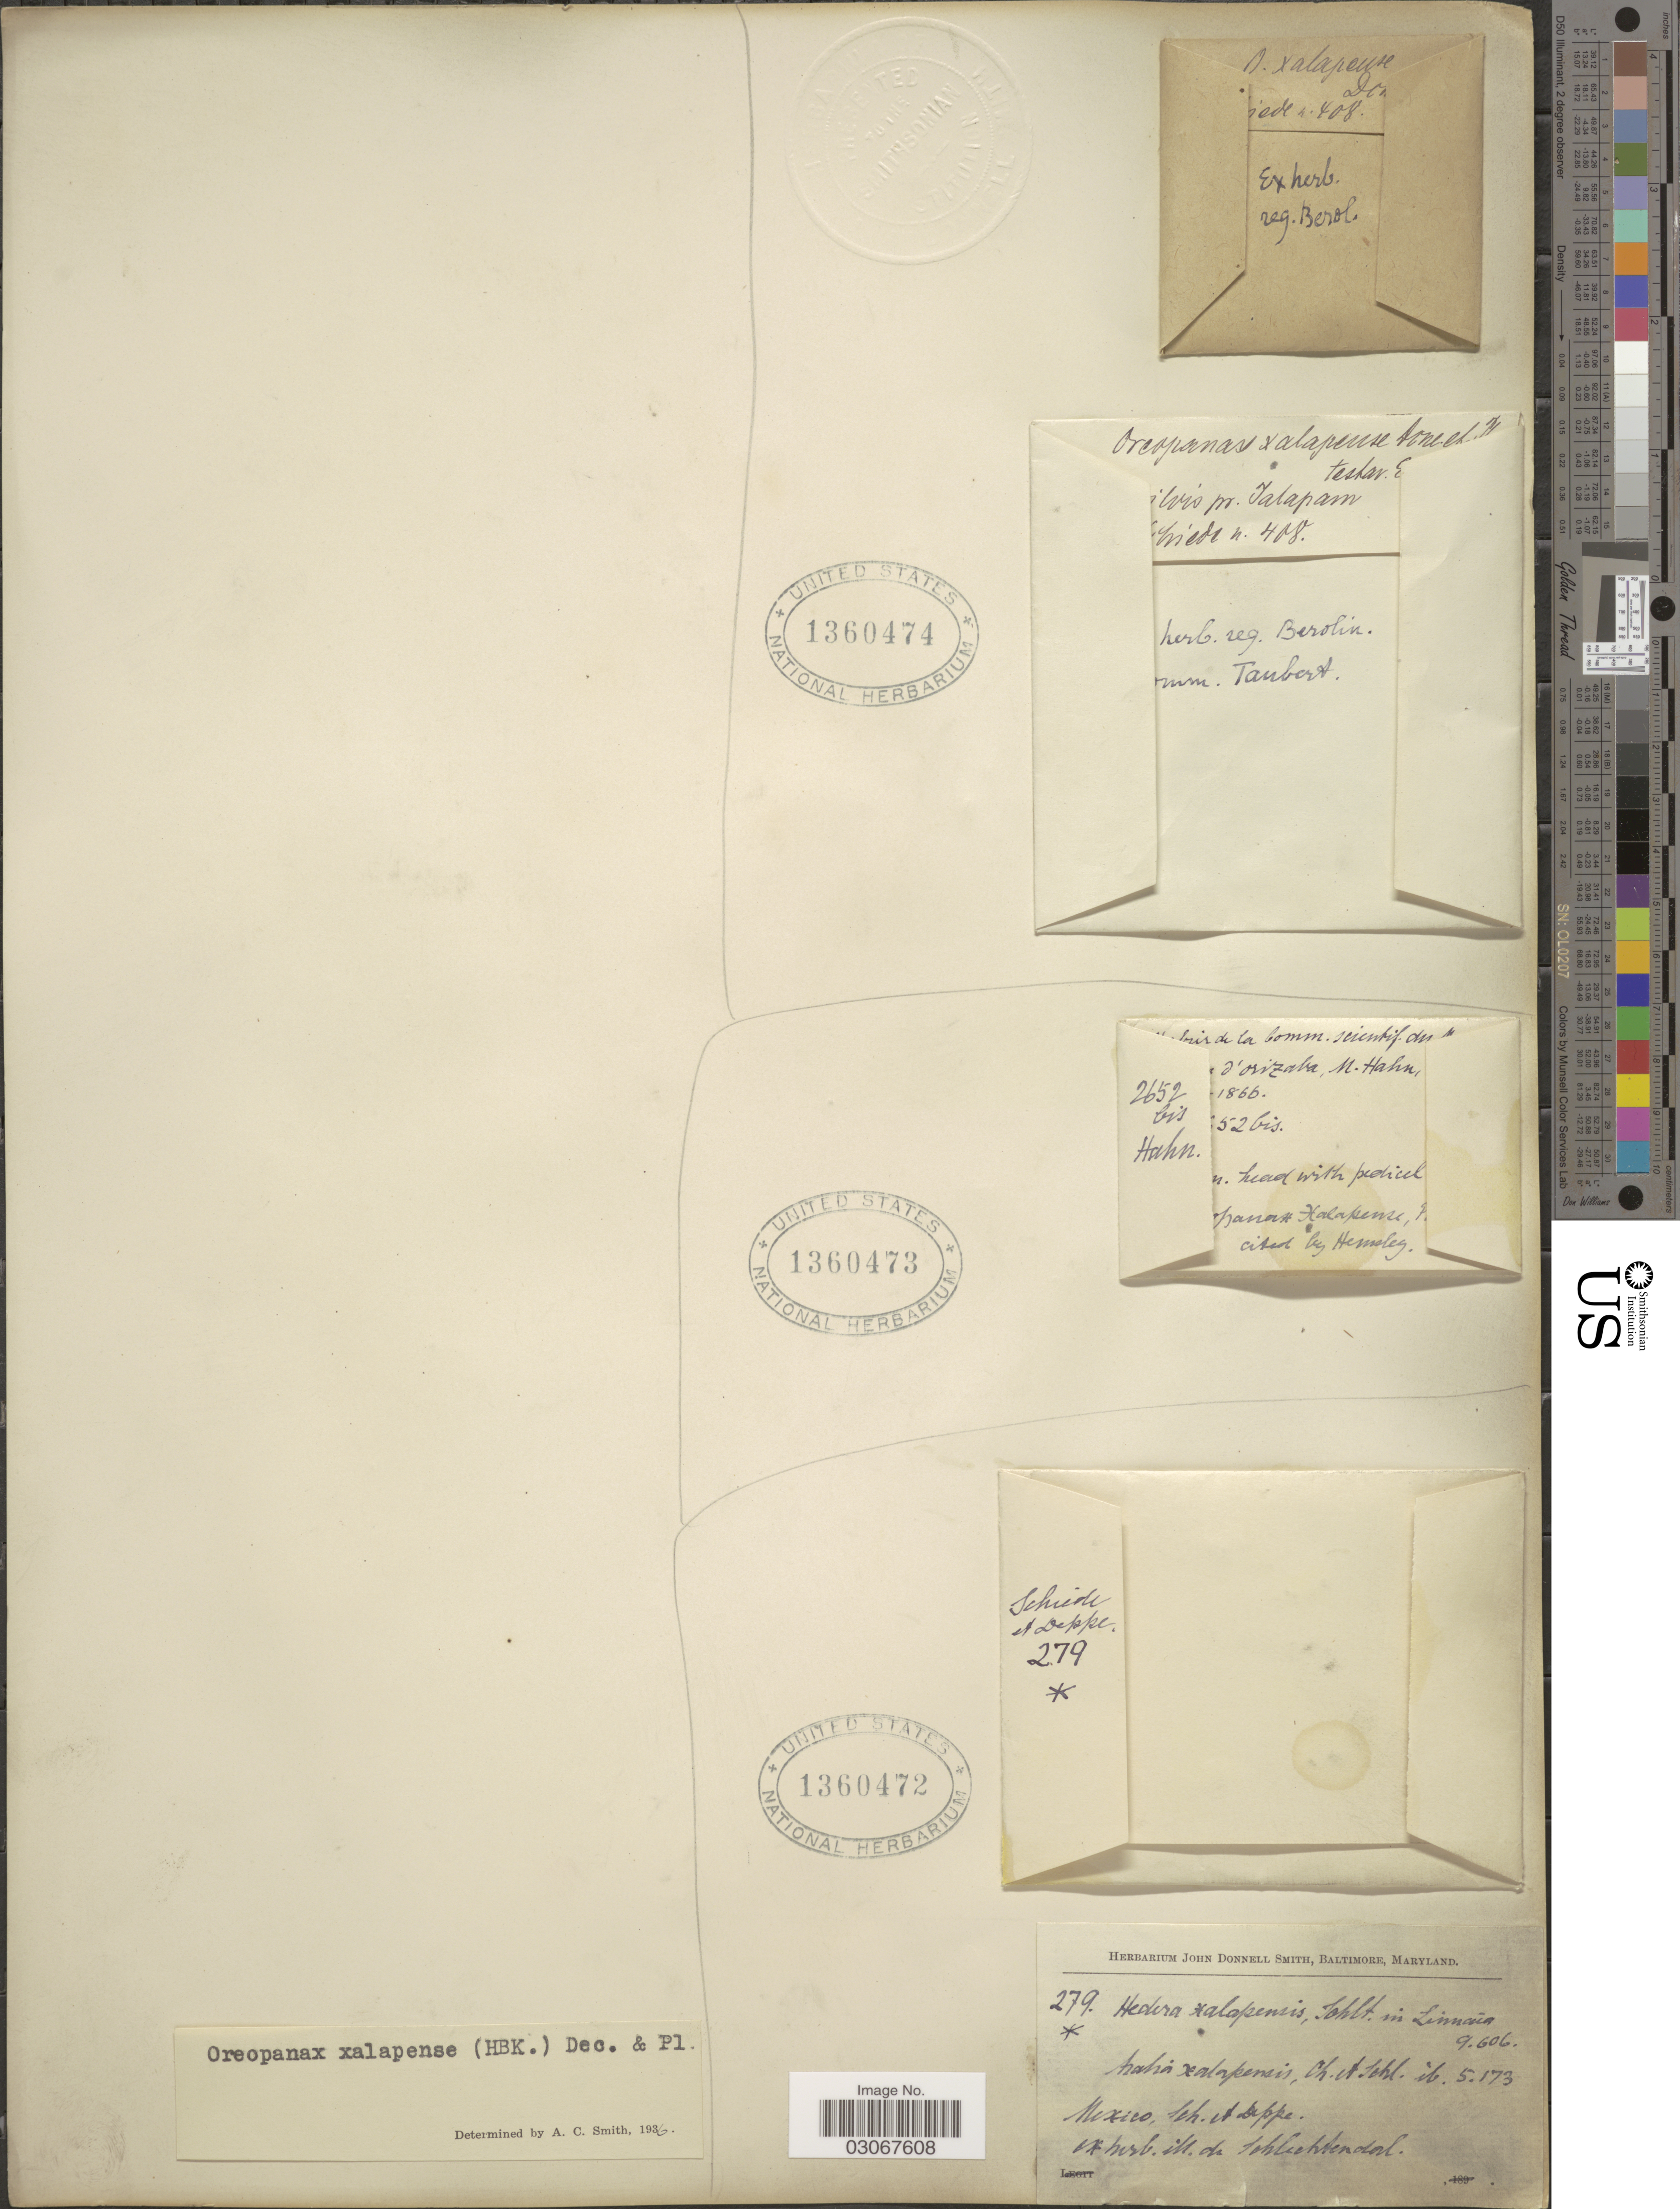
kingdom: Plantae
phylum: Tracheophyta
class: Magnoliopsida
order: Apiales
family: Araliaceae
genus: Oreopanax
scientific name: Oreopanax xalapensis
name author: (Kunth) Decne. & Planch.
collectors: Schiede, -- & Deppe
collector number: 279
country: Mexico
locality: Ex. herb. M. de Schlechtendal.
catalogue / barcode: US 1360472